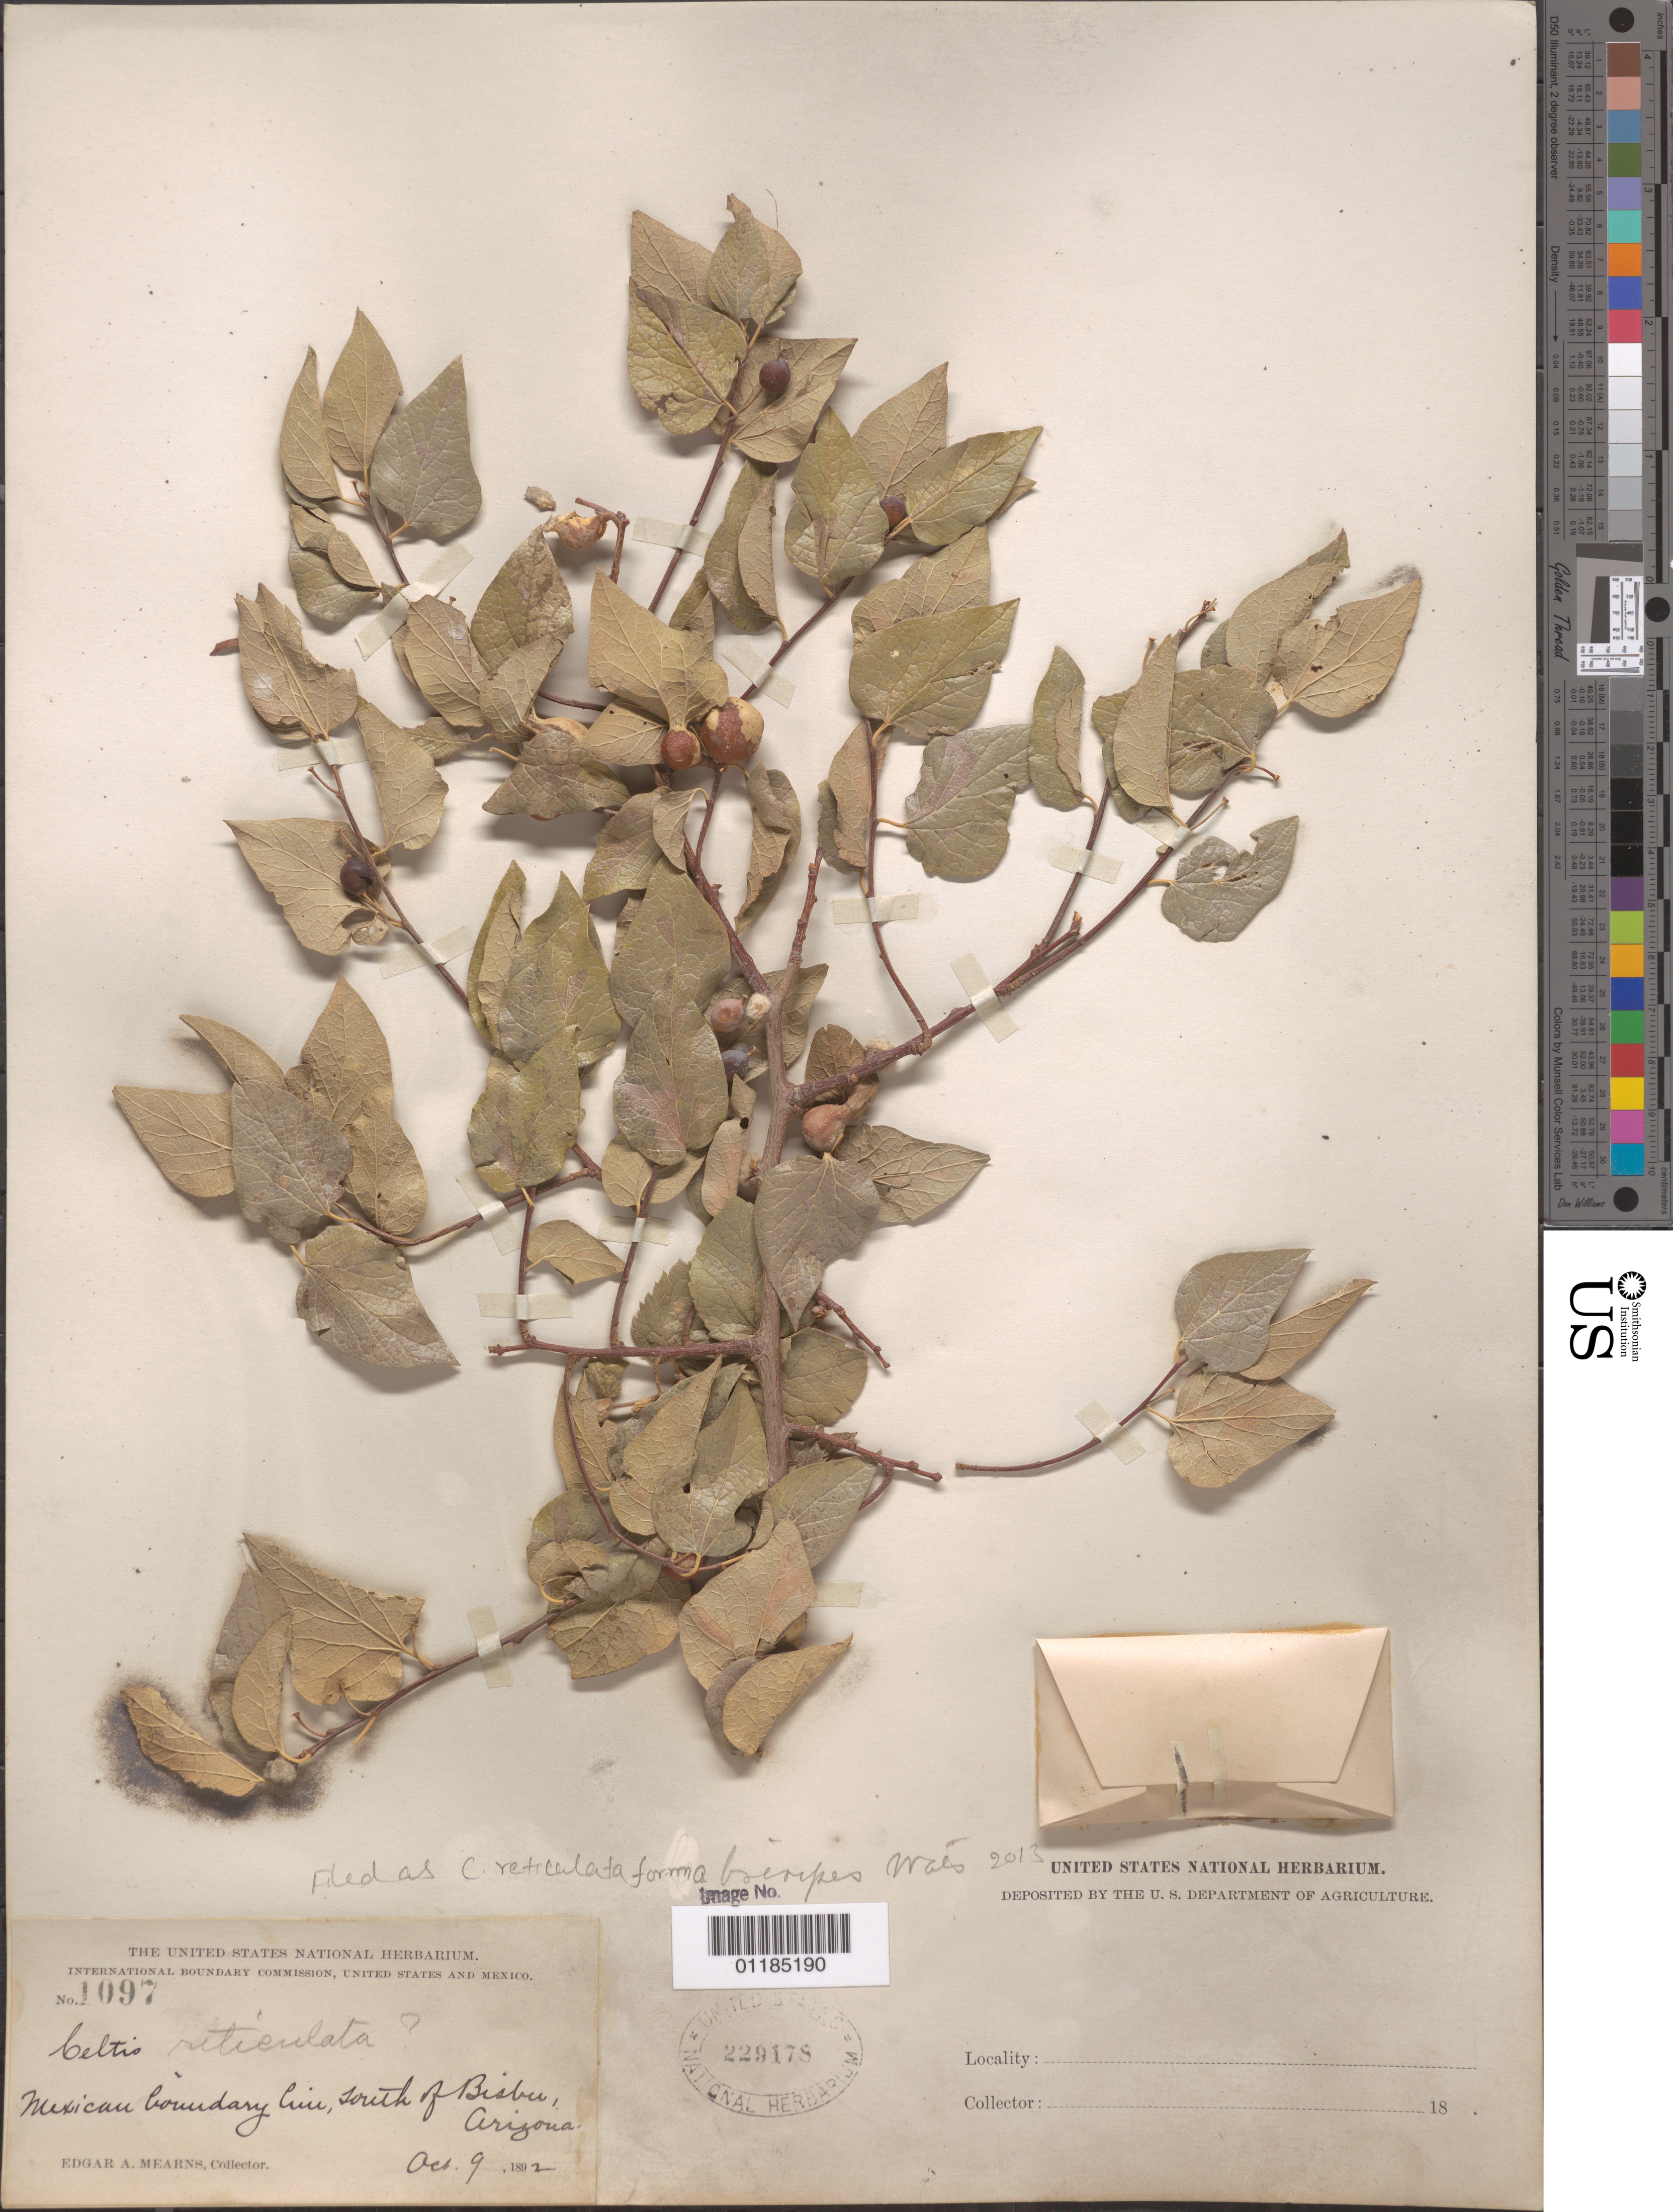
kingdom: Plantae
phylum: Tracheophyta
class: Magnoliopsida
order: Rosales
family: Cannabaceae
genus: Celtis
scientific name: Celtis reticulata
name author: Torr.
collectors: E. A. Mearns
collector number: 1097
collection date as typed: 09 Oct 1892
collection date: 1892-10-09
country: United States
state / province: Arizona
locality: South of Bisbee, Arizona. Mexican Boundary Line.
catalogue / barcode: US 229178